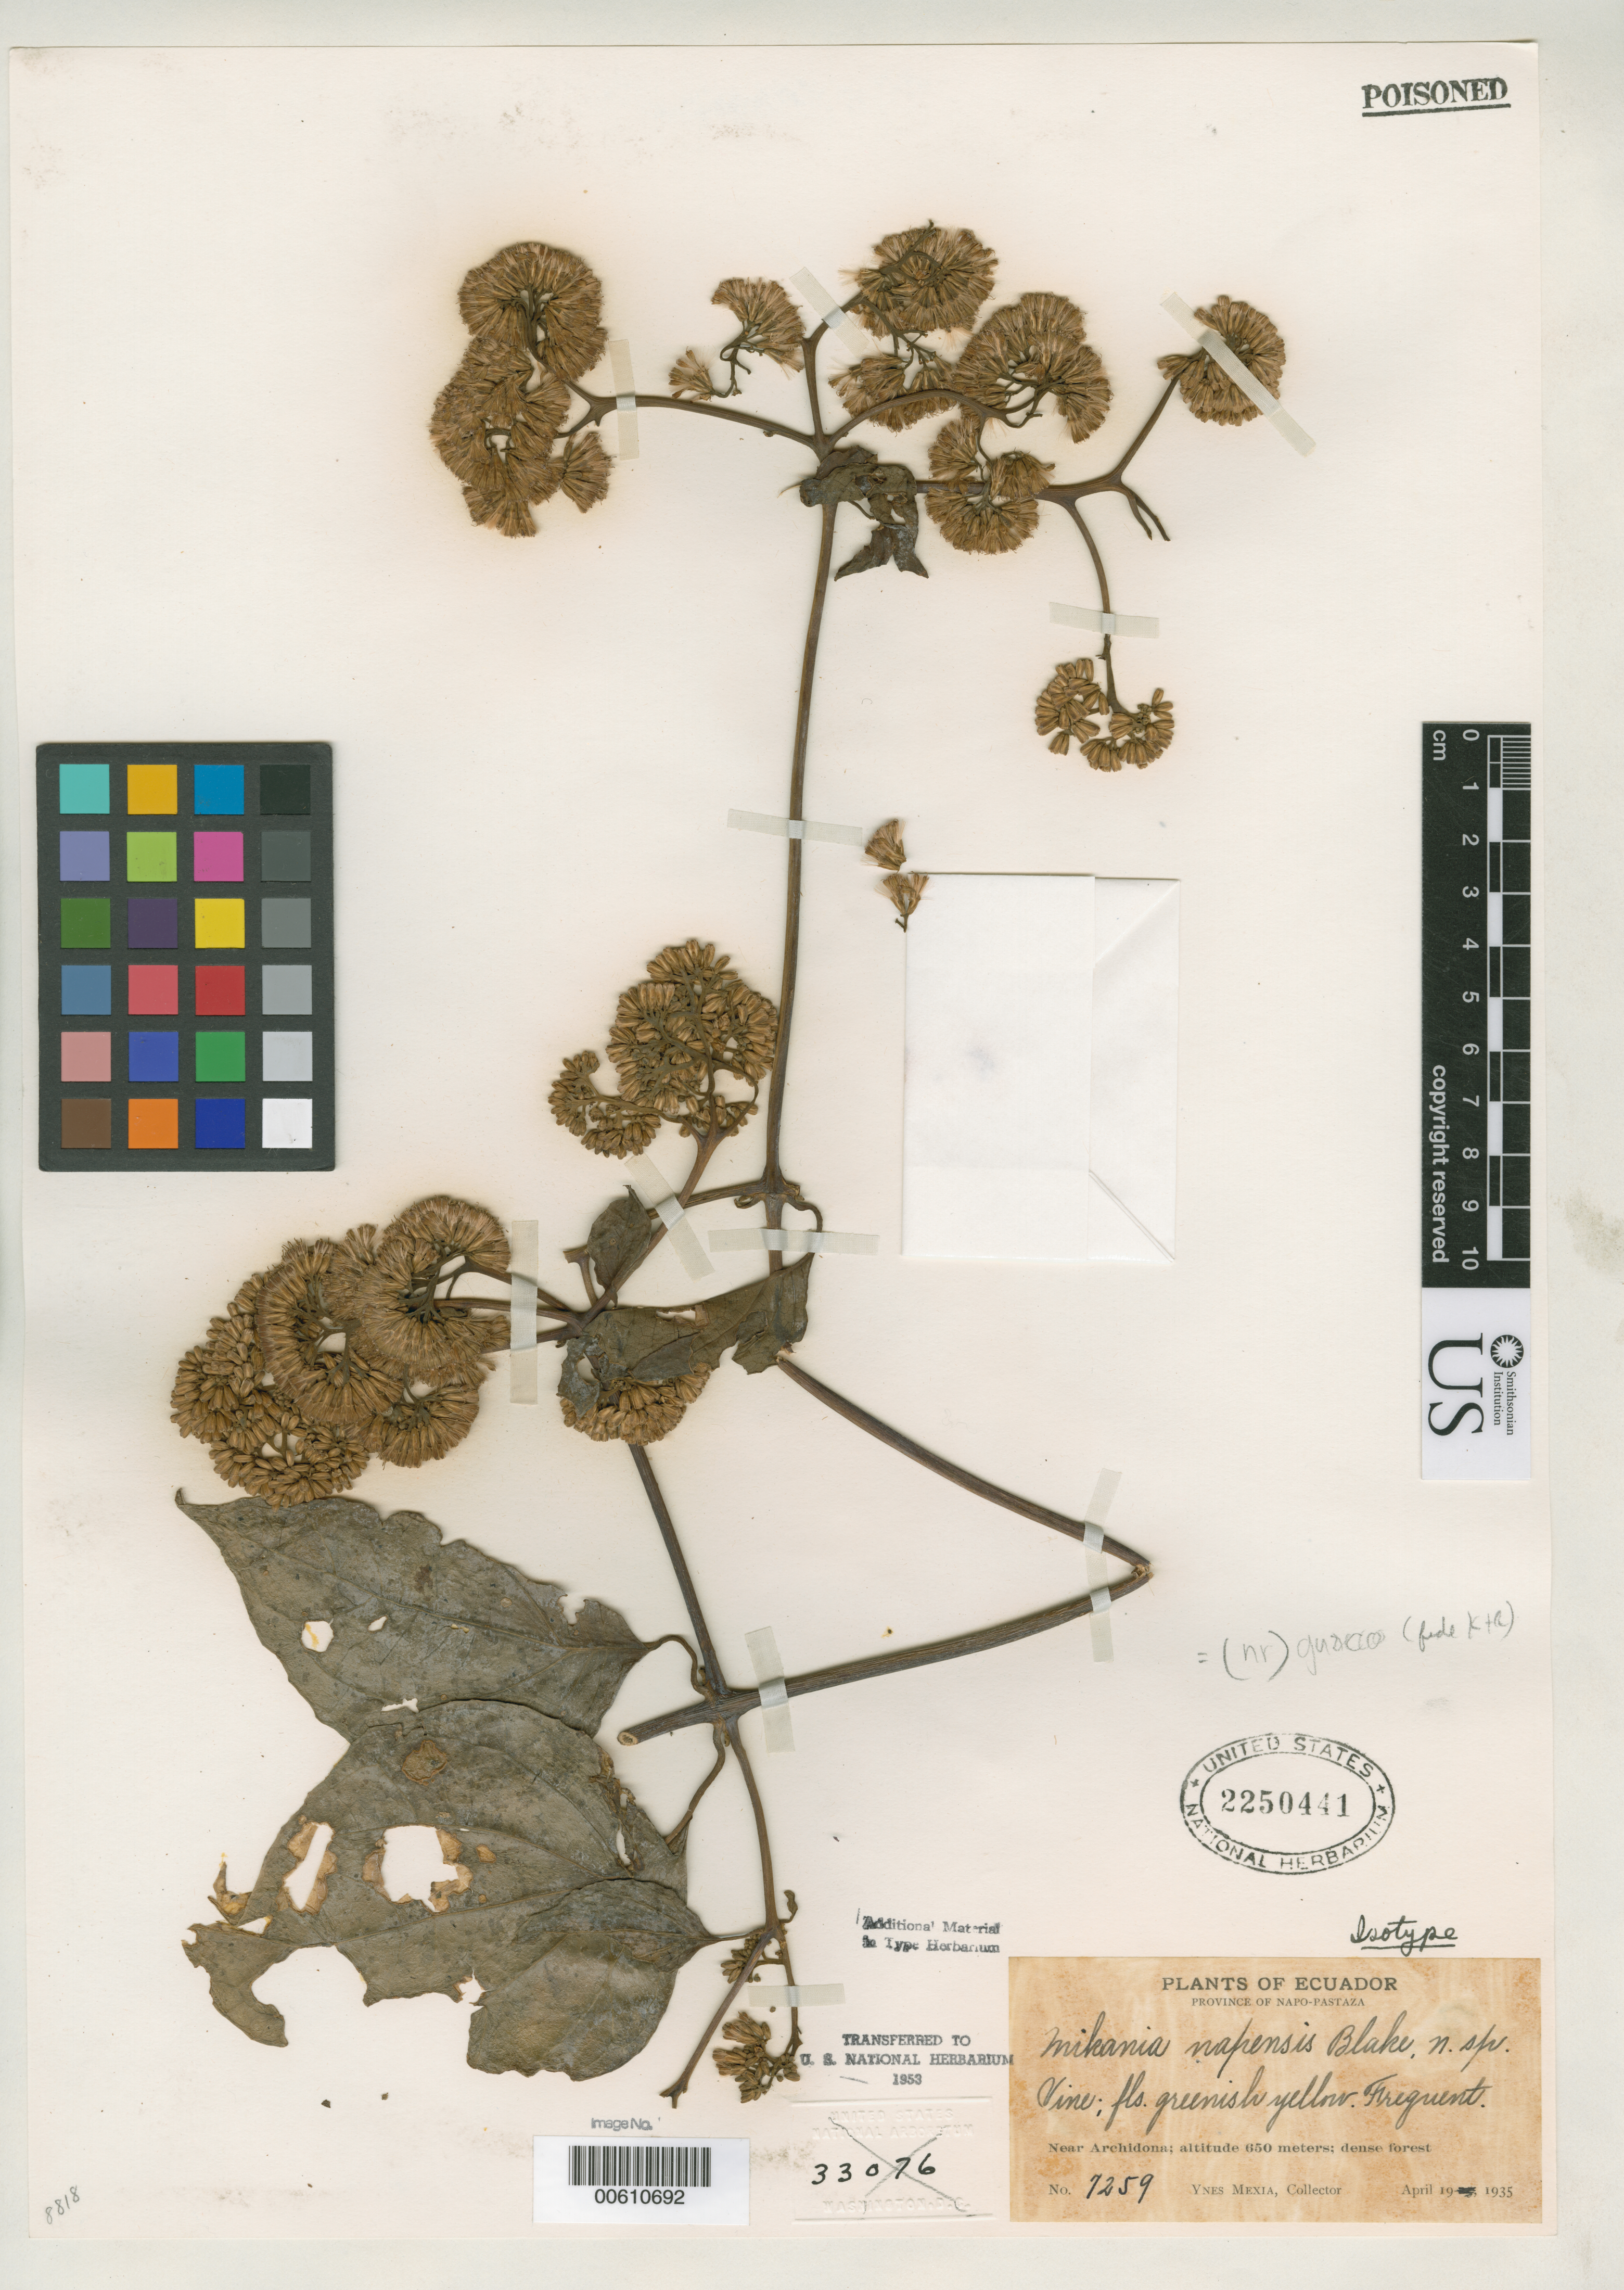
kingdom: Plantae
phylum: Tracheophyta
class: Magnoliopsida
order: Asterales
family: Asteraceae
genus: Mikania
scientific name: Mikania napensis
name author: S.F. Blake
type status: Isotype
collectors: Y. Mexia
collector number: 7259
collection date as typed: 19 Apr 1935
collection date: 1935-04-19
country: Ecuador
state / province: Napo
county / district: Archidona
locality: Near Archidona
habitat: Dense forest.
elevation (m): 650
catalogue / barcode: US 2250441